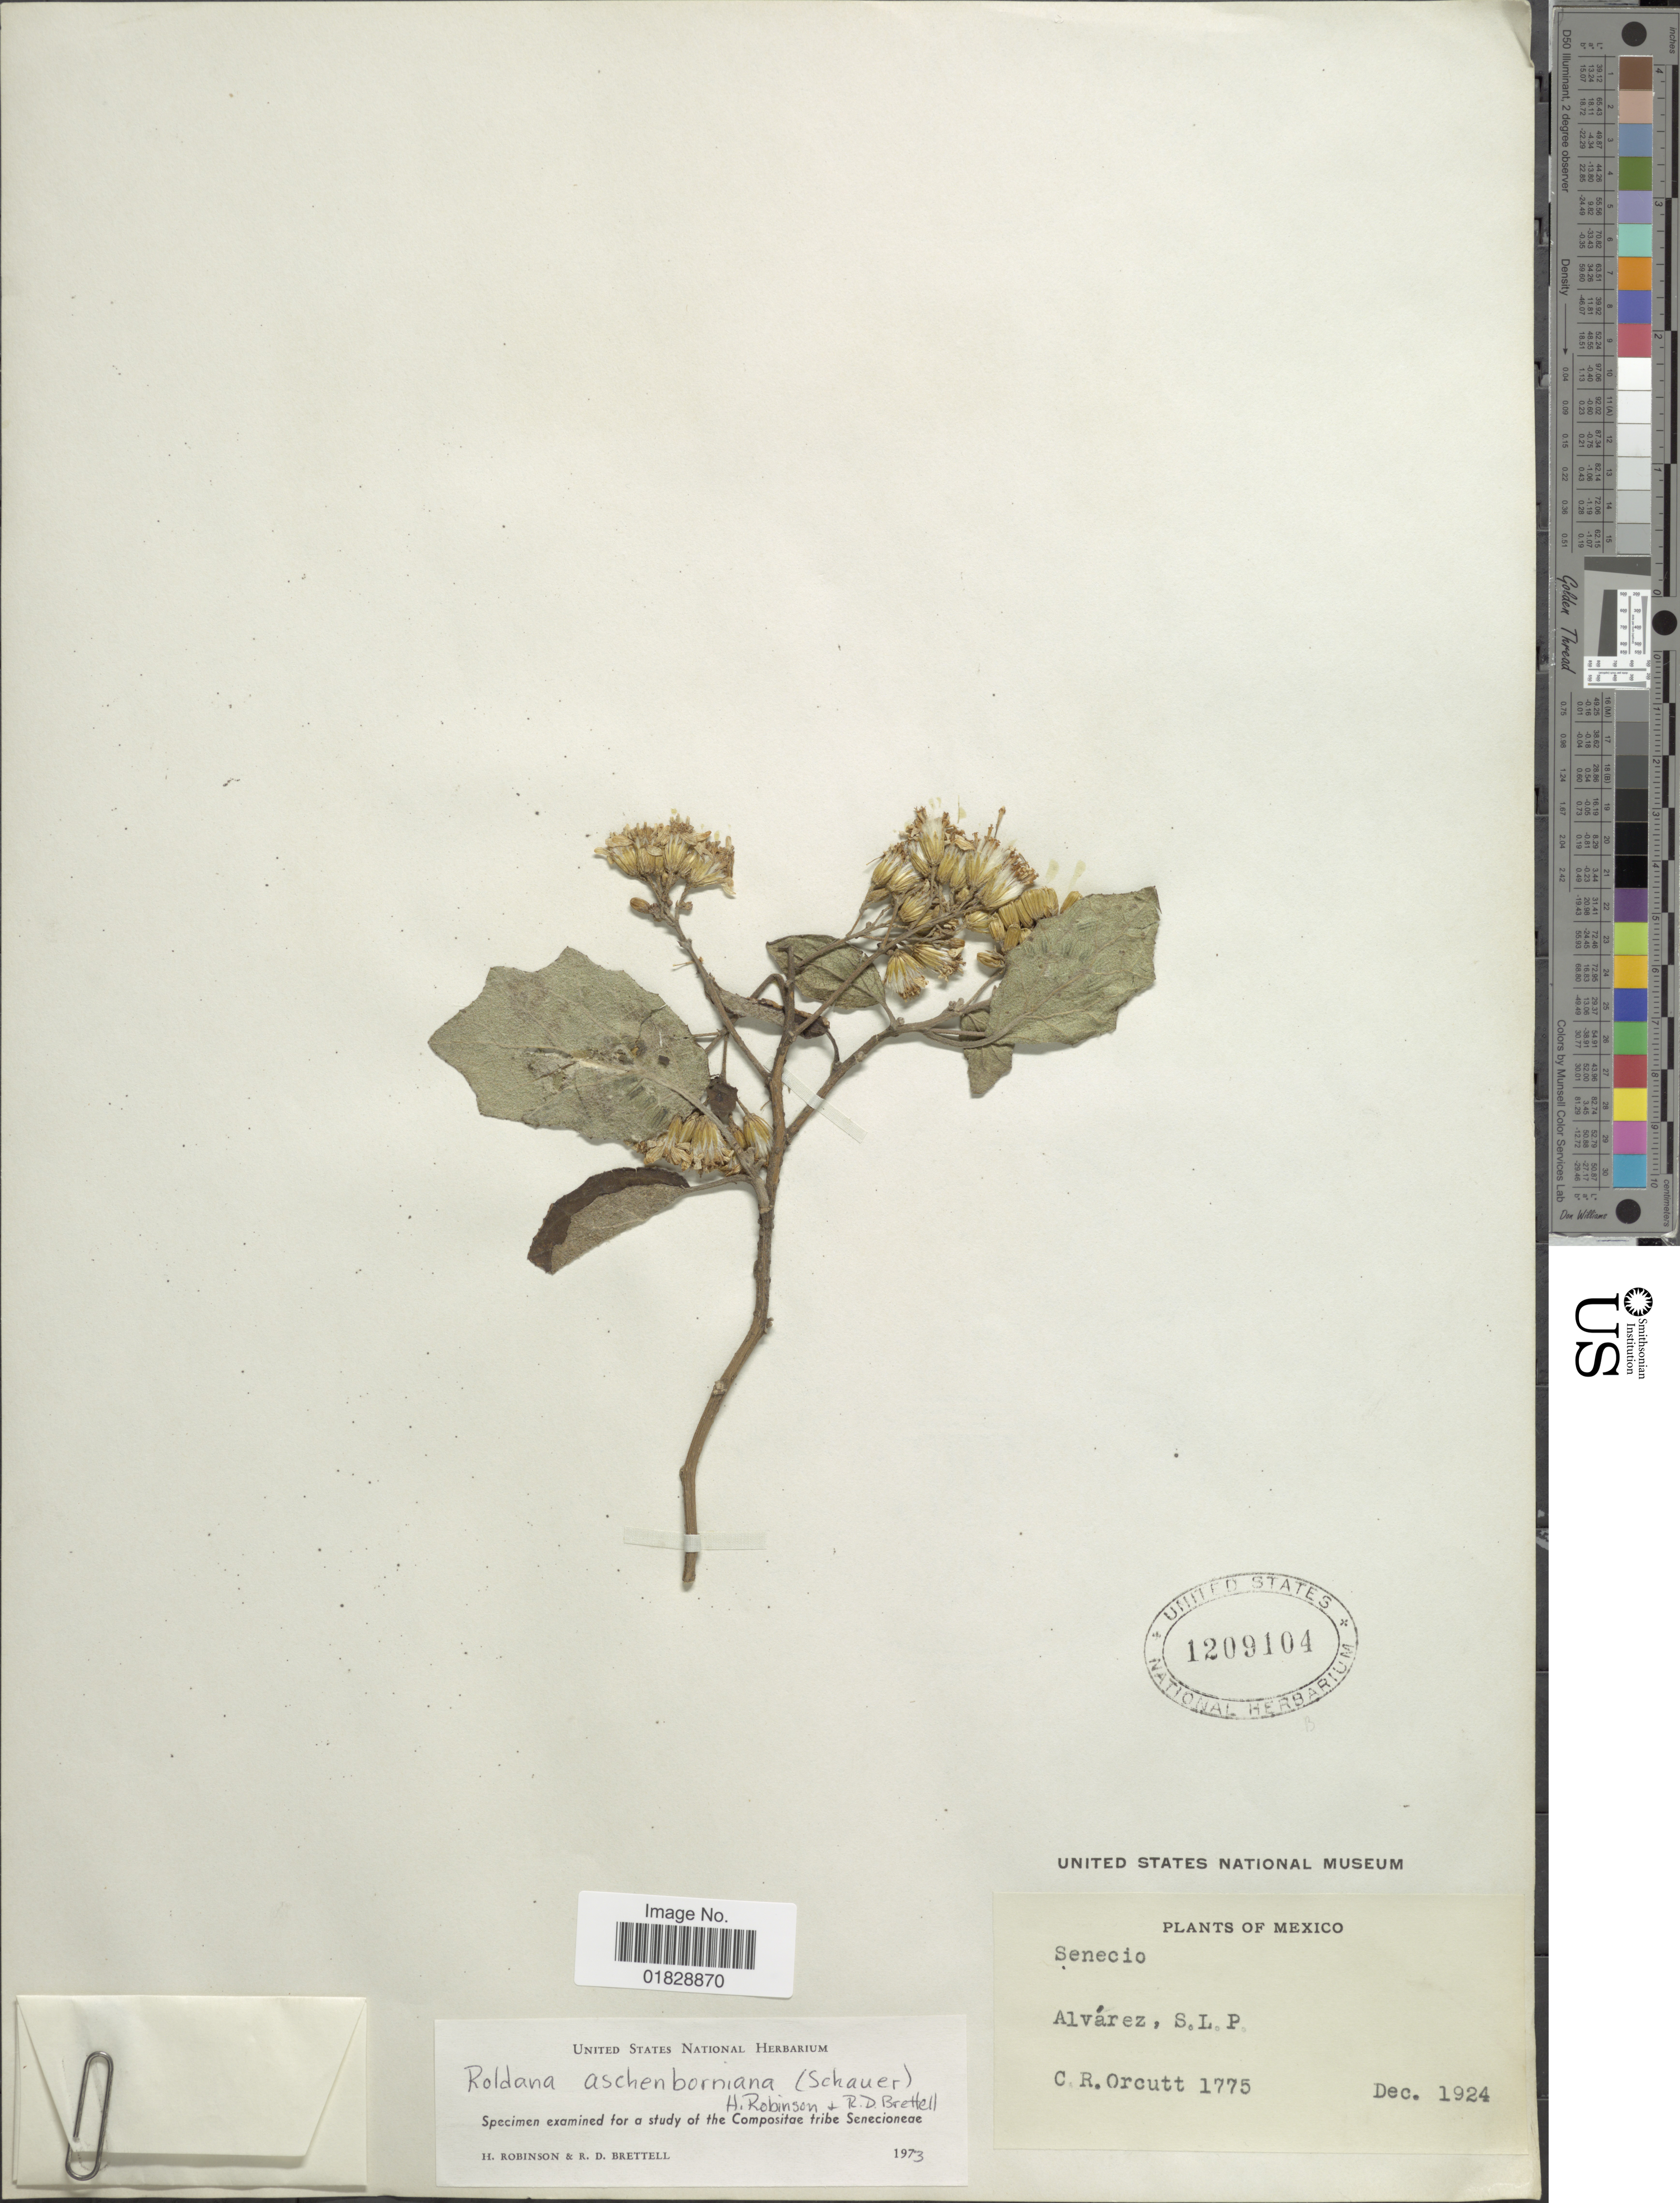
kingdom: Plantae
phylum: Tracheophyta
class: Magnoliopsida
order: Asterales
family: Asteraceae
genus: Roldana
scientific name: Roldana aschenborniana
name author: (S. Schauer) H. Rob. & Brettell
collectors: C. R. Orcutt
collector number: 1775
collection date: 1924-12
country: Mexico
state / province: San Luis Potosí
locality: Alvárez, S.L.P.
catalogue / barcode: US 1209104